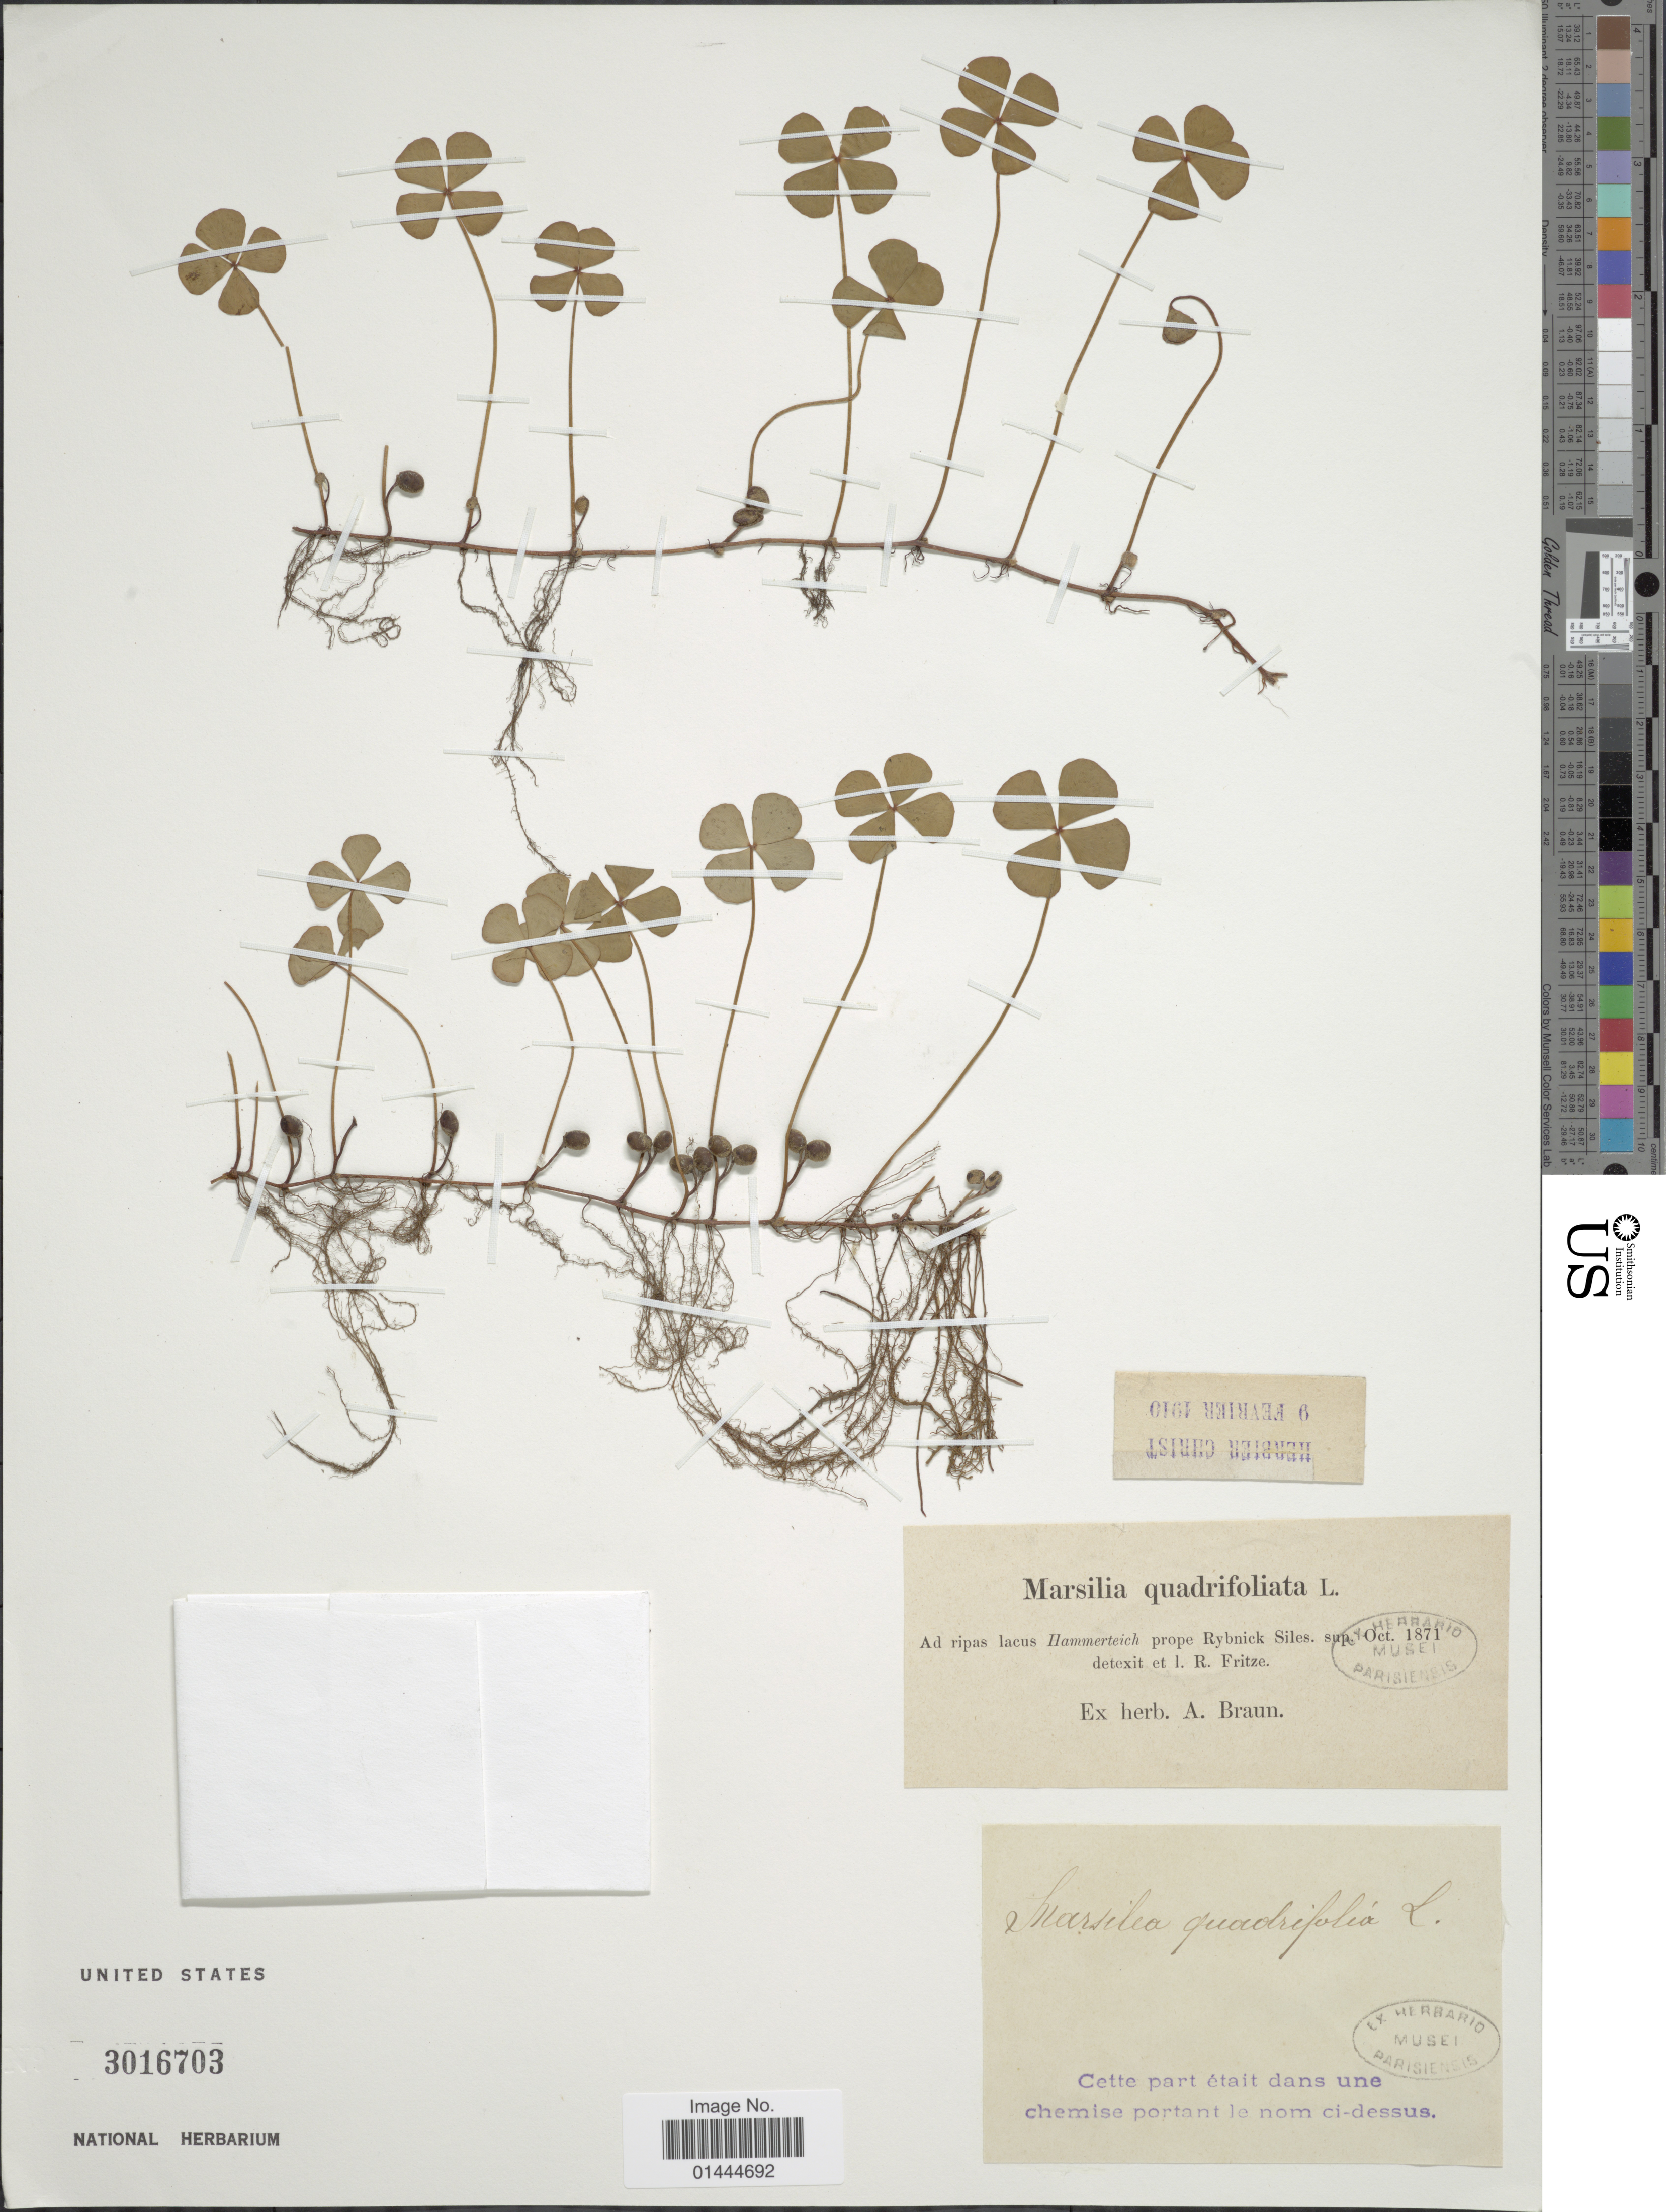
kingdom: Plantae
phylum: Tracheophyta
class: Polypodiopsida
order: Salviniales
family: Marsileaceae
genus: Marsilea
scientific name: Marsilea quadrifolia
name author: L.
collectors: ex herb. A. Braun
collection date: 1871-10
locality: Ad ripas lacus Hammerteich prope Rybnick Siles, cette part etait dans une chemise portant le nom ci-dessus.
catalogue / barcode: US 3016703